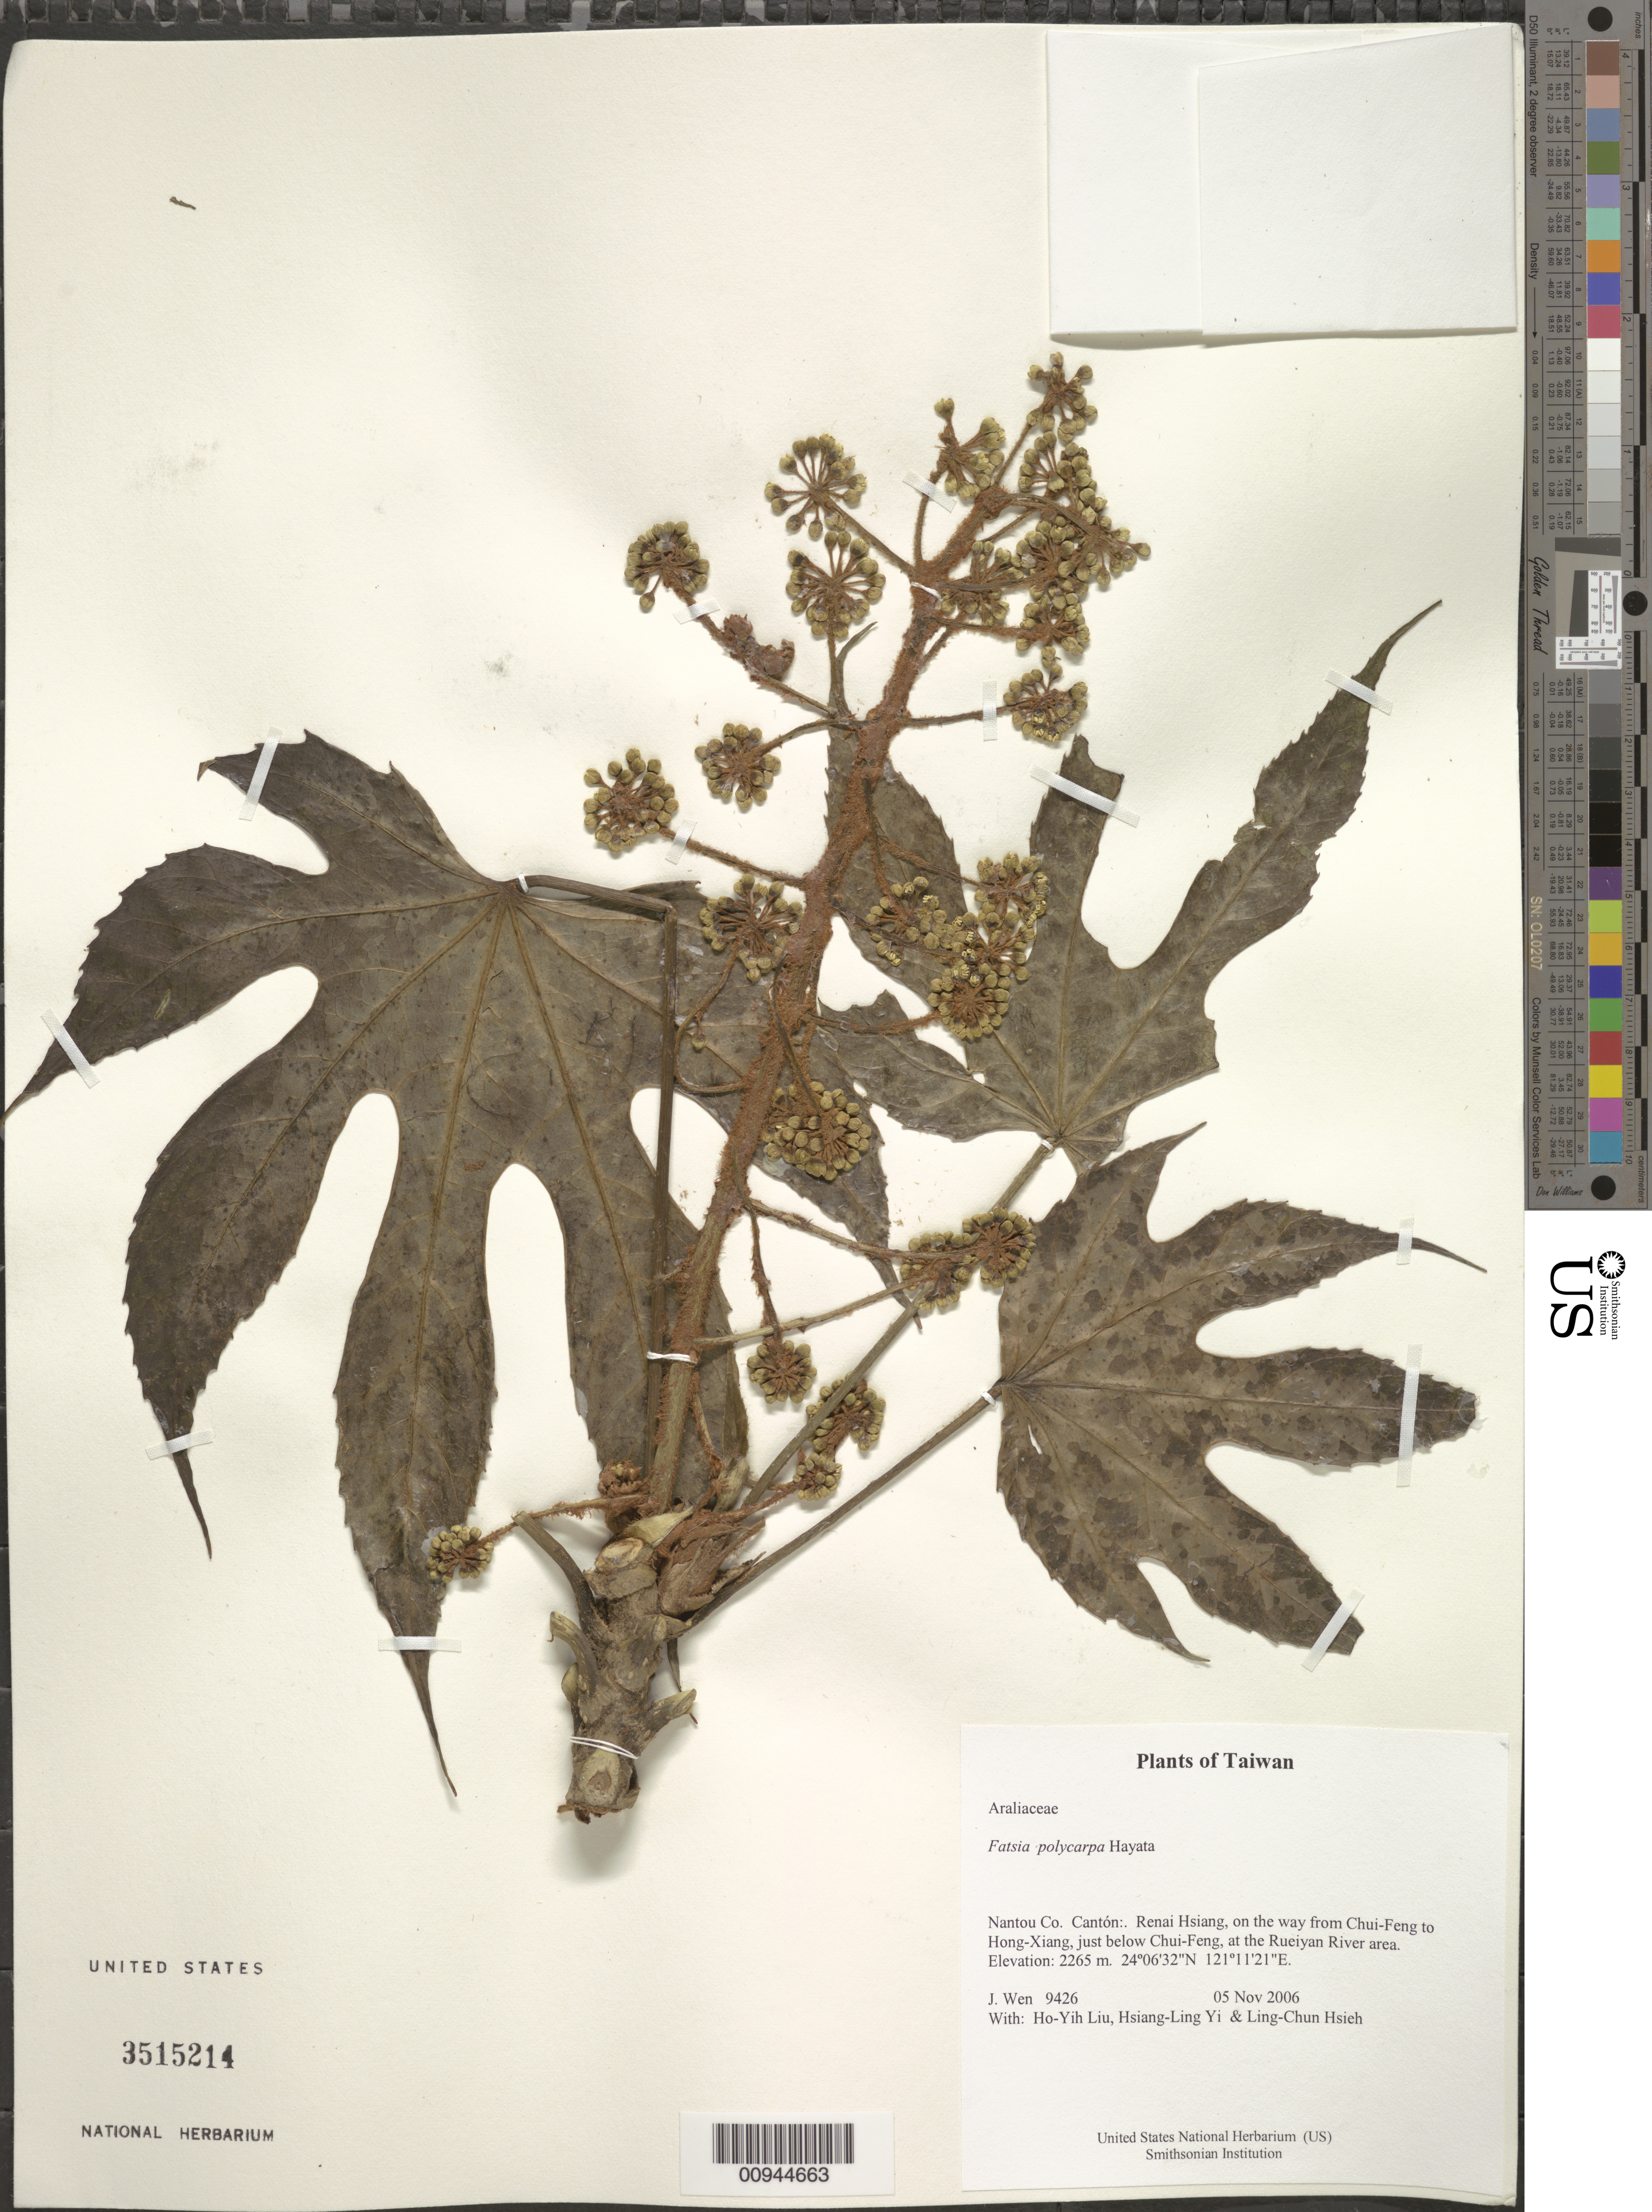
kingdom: Plantae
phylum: Tracheophyta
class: Magnoliopsida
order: Apiales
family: Araliaceae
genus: Fatsia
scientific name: Fatsia polycarpa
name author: Hayata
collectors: J. Wen, H. Liu, H. l. Yi & L. Hsieh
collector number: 9426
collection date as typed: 05 Nov 2006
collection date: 2006-11-05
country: Taiwan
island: Taiwan [Formosa]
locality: Renai Hsiang, on the way from Chui-Feng to Hong-Xiang, just below Chui-Feng, at the Rueiyan River area.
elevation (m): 2265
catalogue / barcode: US 3515214